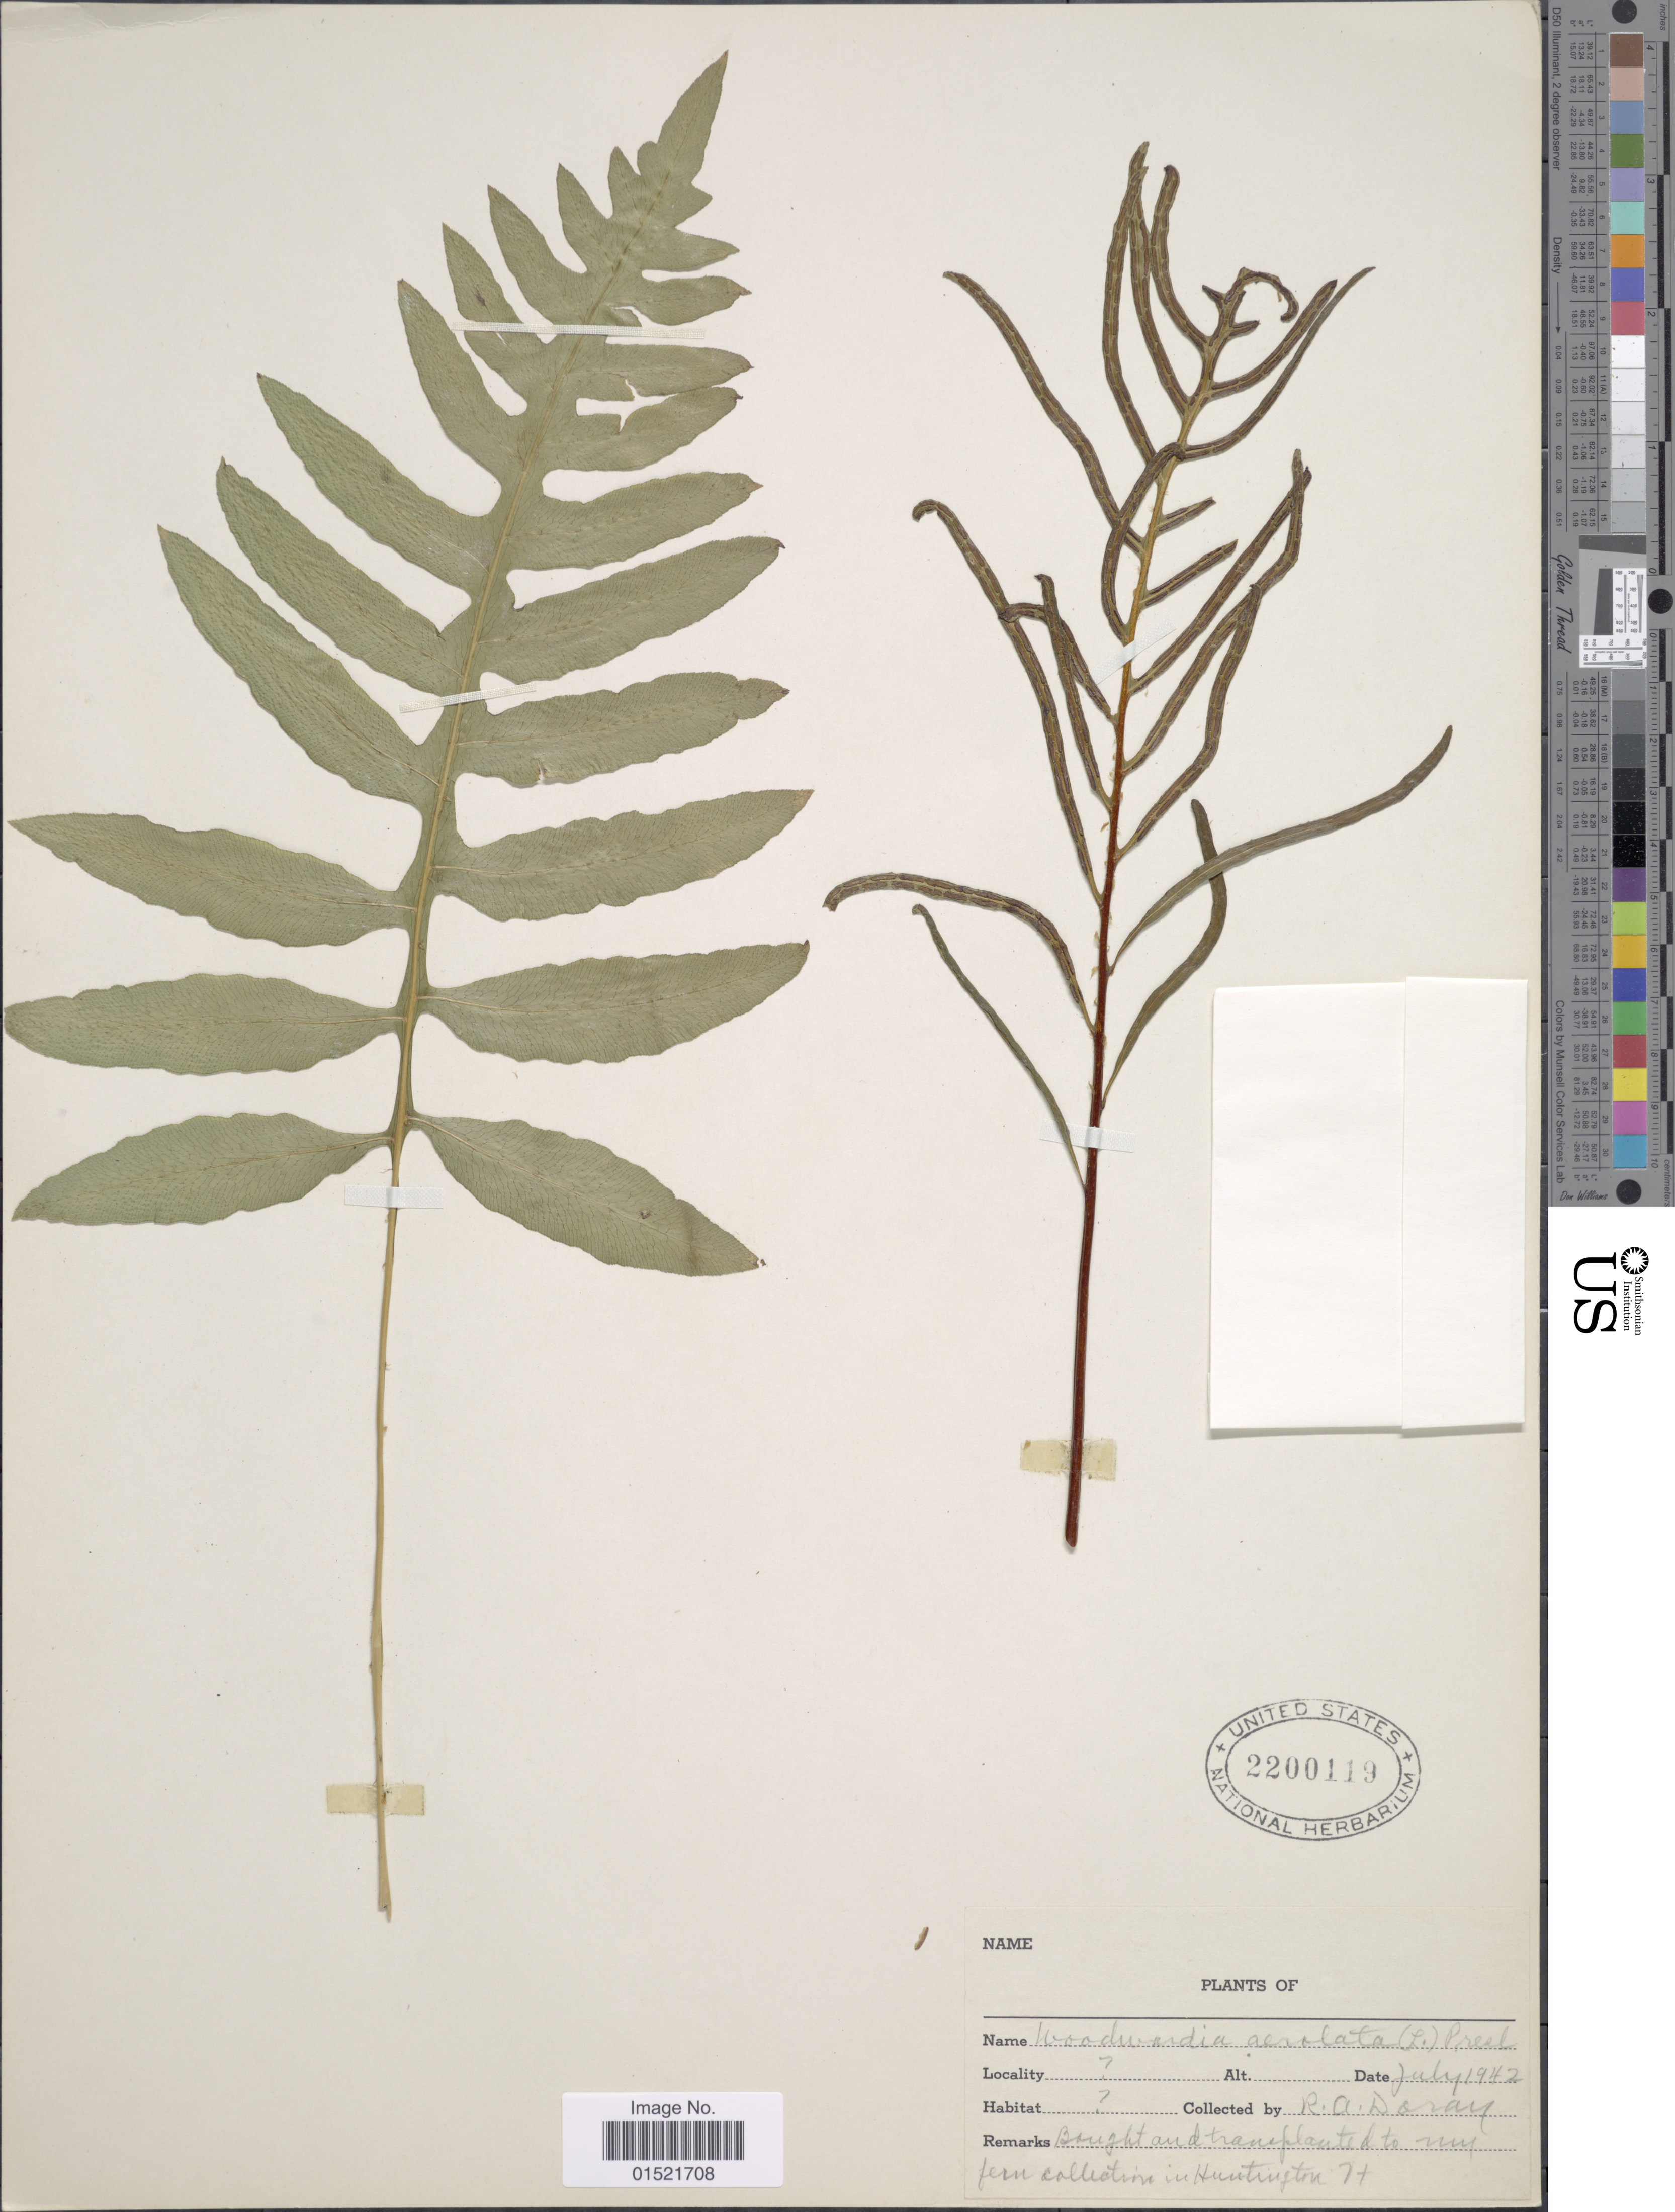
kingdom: Plantae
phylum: Tracheophyta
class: Polypodiopsida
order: Polypodiales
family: Blechnaceae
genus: Woodwardia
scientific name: Woodwardia areolata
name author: (L.) T. Moore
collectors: R. Doray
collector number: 74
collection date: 1942-07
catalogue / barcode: US 2200119